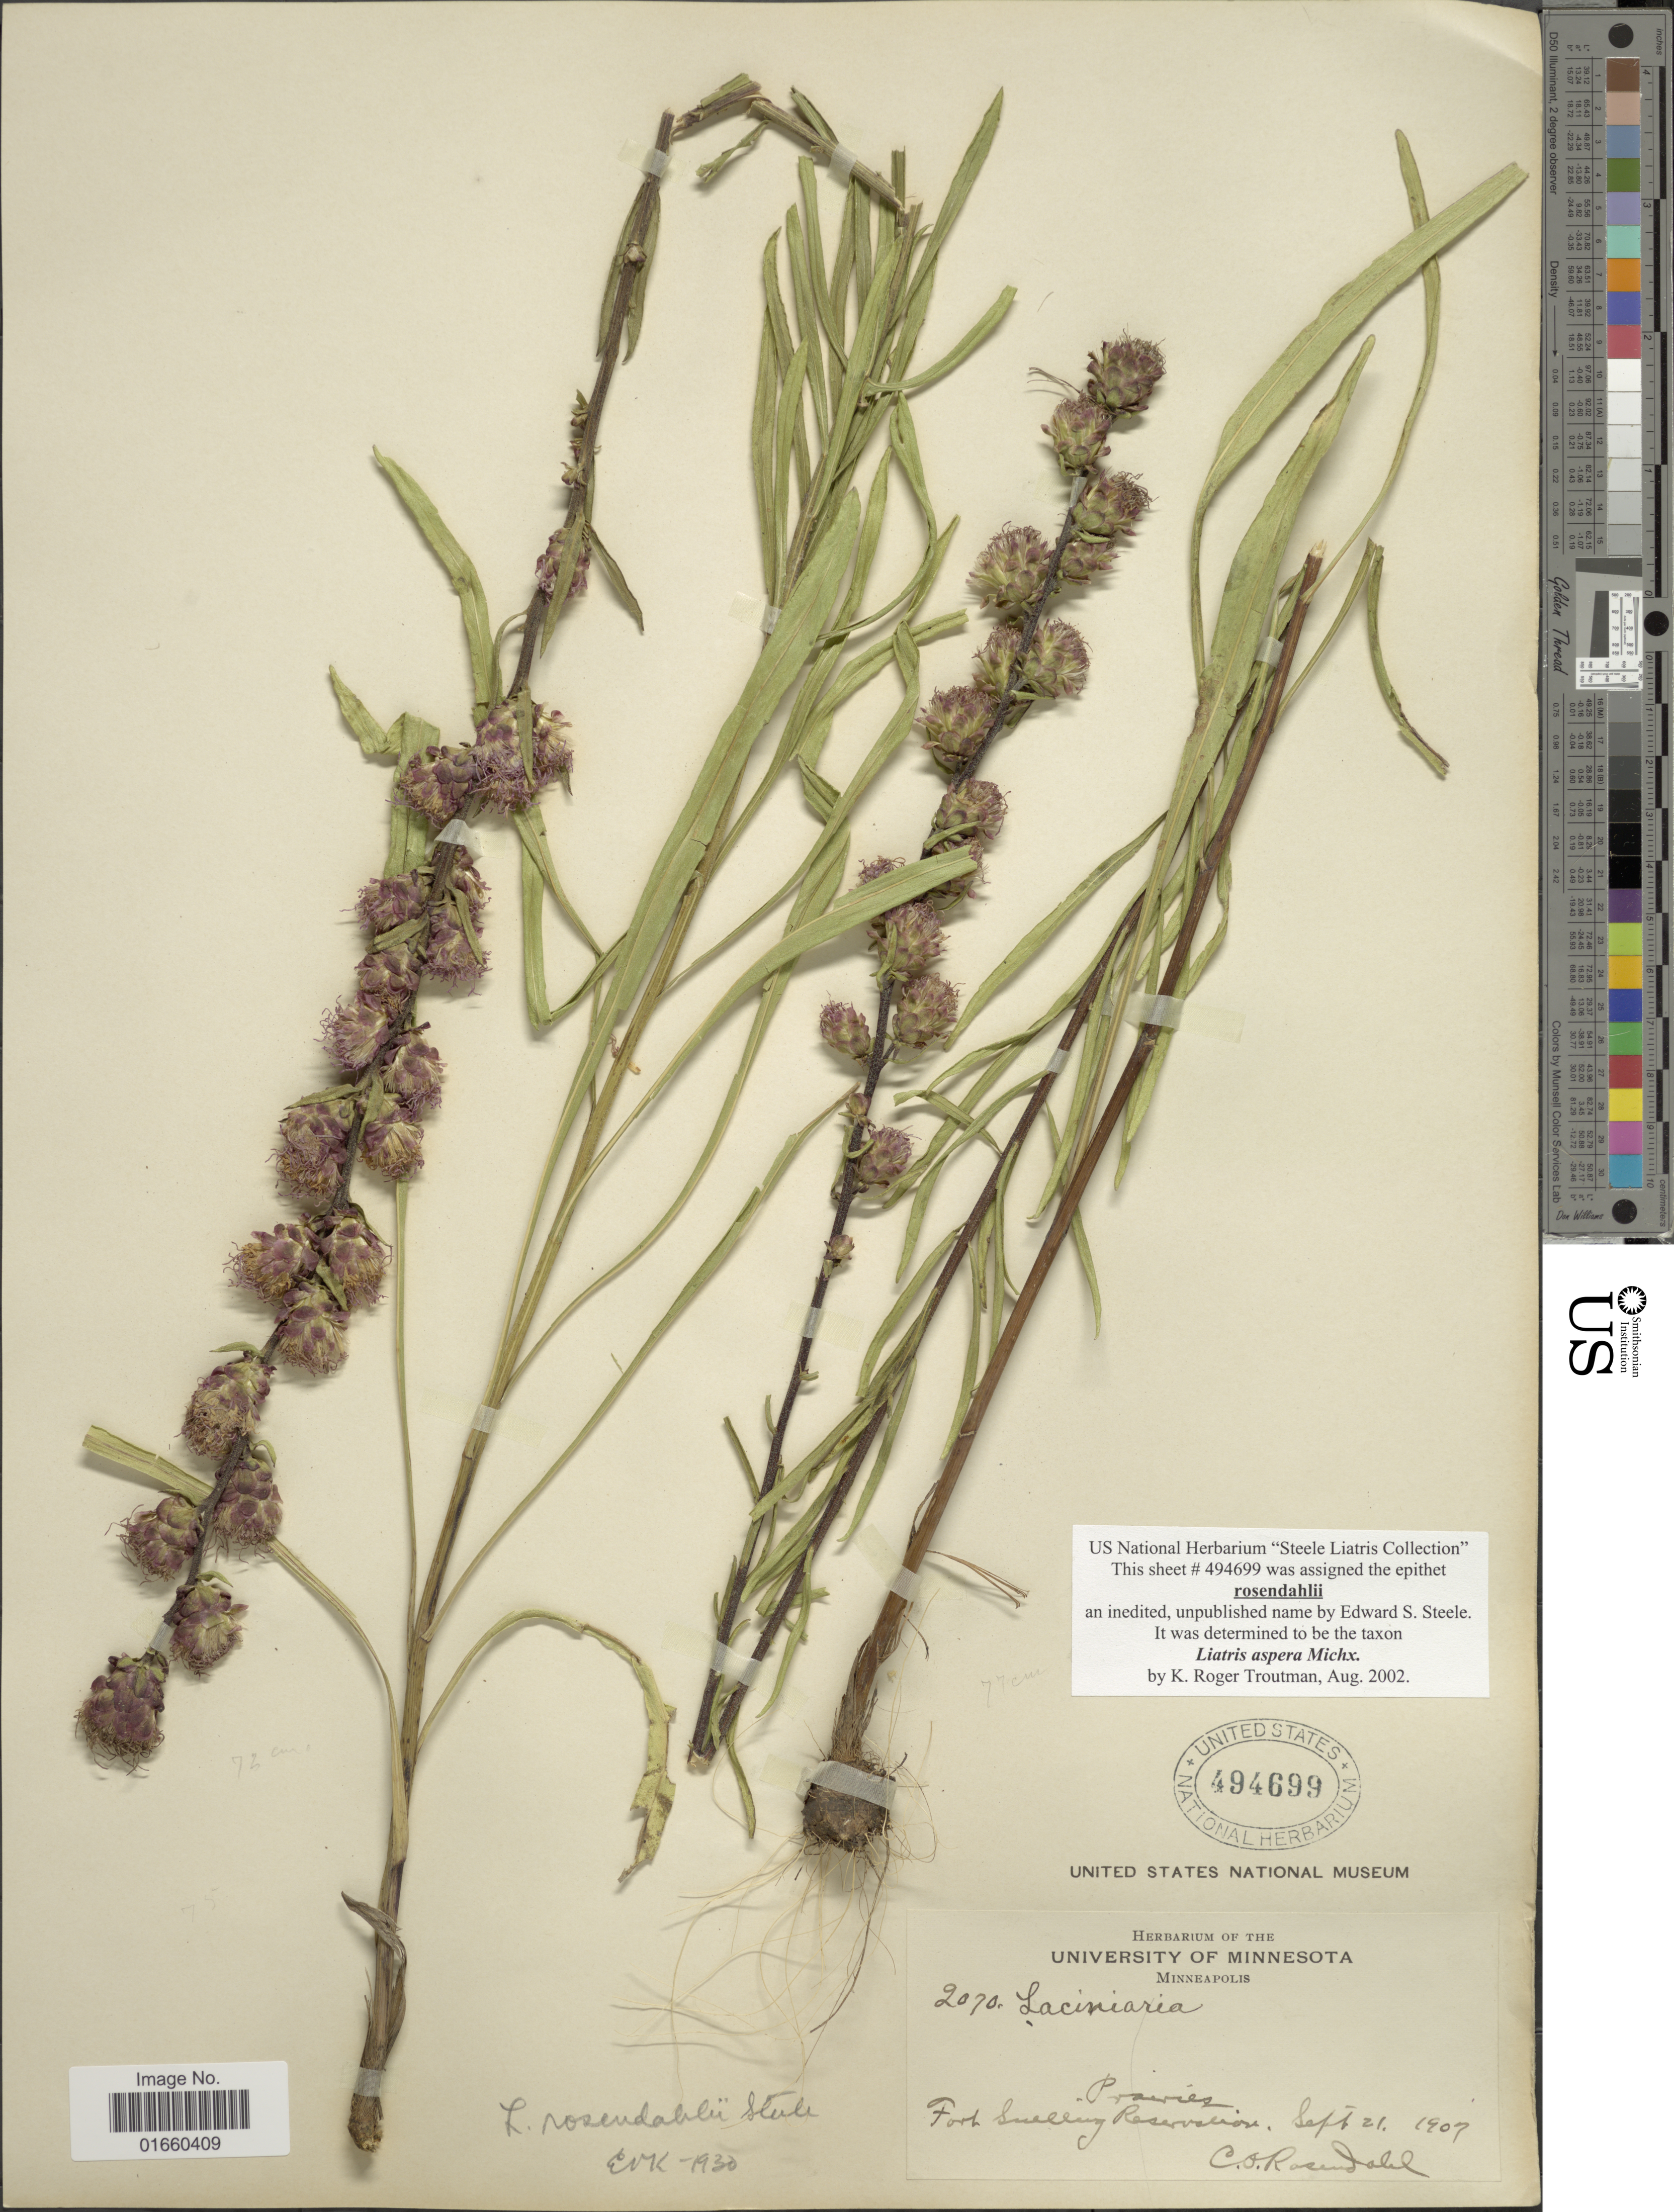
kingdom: Plantae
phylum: Tracheophyta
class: Magnoliopsida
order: Asterales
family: Asteraceae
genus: Liatris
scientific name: Liatris aspera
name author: Michx.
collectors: C. O. Rosendahl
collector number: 2070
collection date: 1907-09-21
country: United States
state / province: Minnesota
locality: Prairies, Fort Snelling Reservation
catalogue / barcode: US 494699